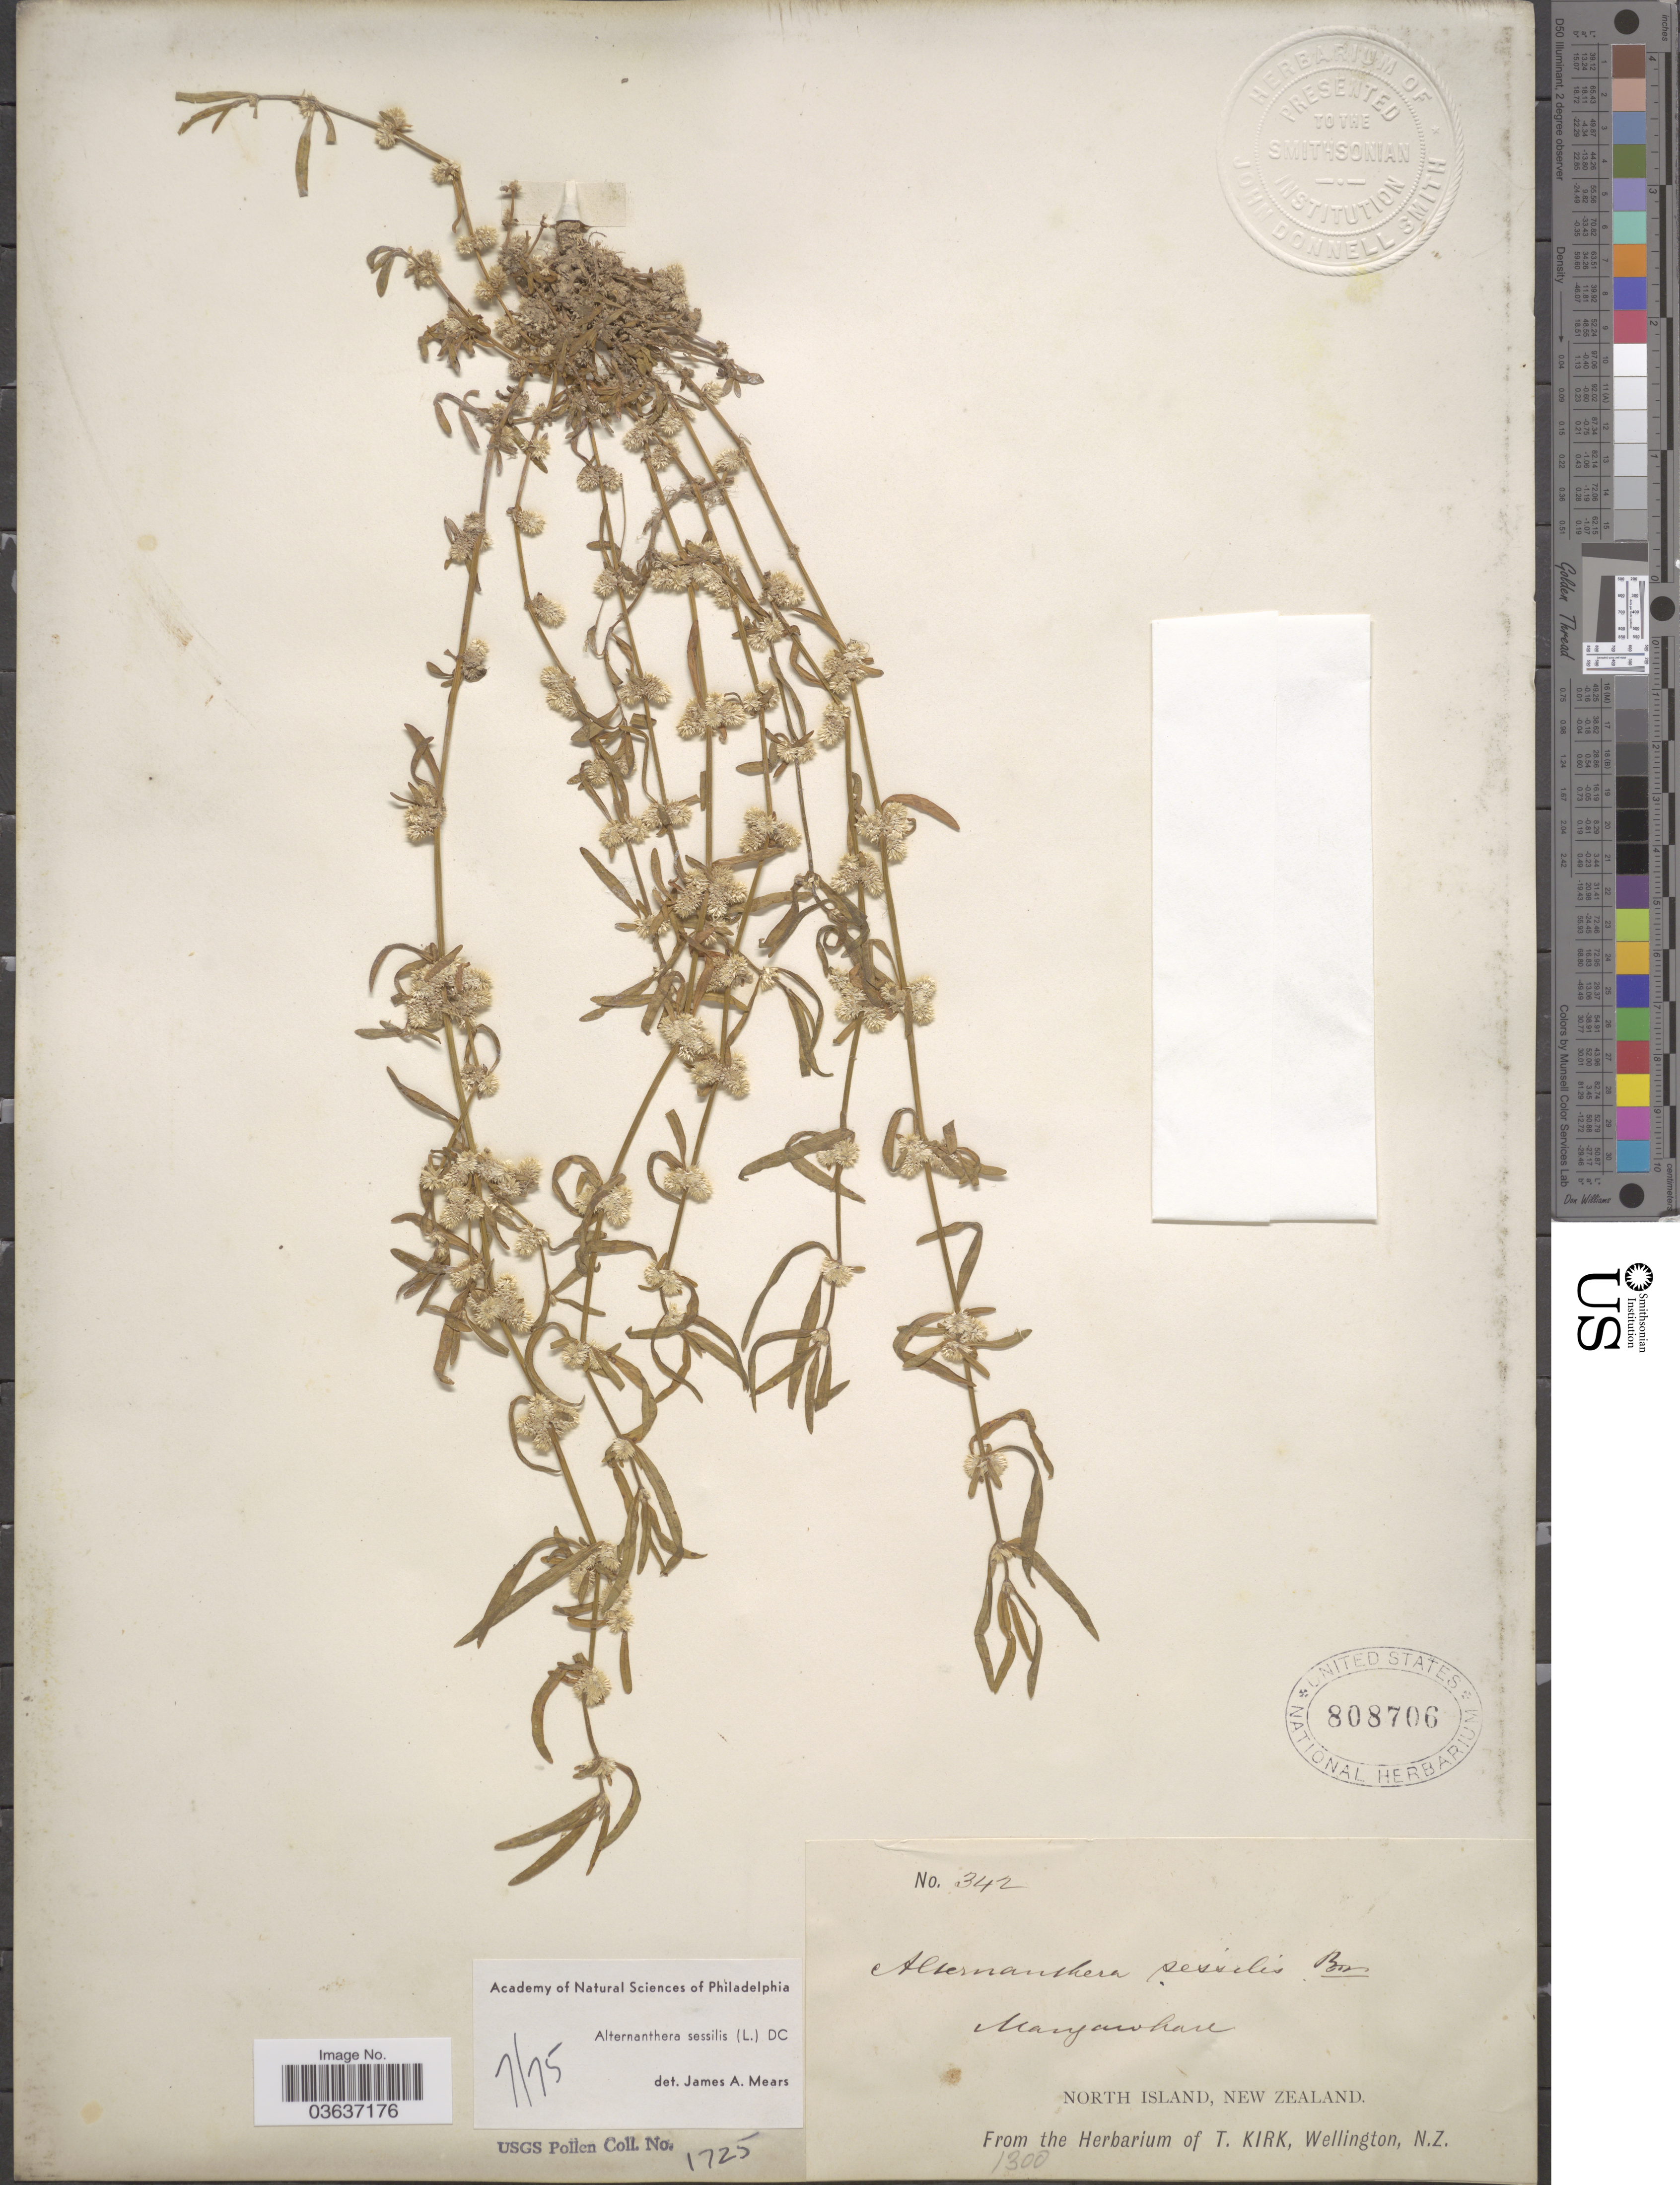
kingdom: Plantae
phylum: Tracheophyta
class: Magnoliopsida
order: Caryophyllales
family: Amaranthaceae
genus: Alternanthera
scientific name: Alternanthera sessilis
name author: (L.) DC.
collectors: ex herb. T. Kirk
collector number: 342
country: New Zealand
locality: Mangawhare. North Island.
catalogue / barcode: US 808706